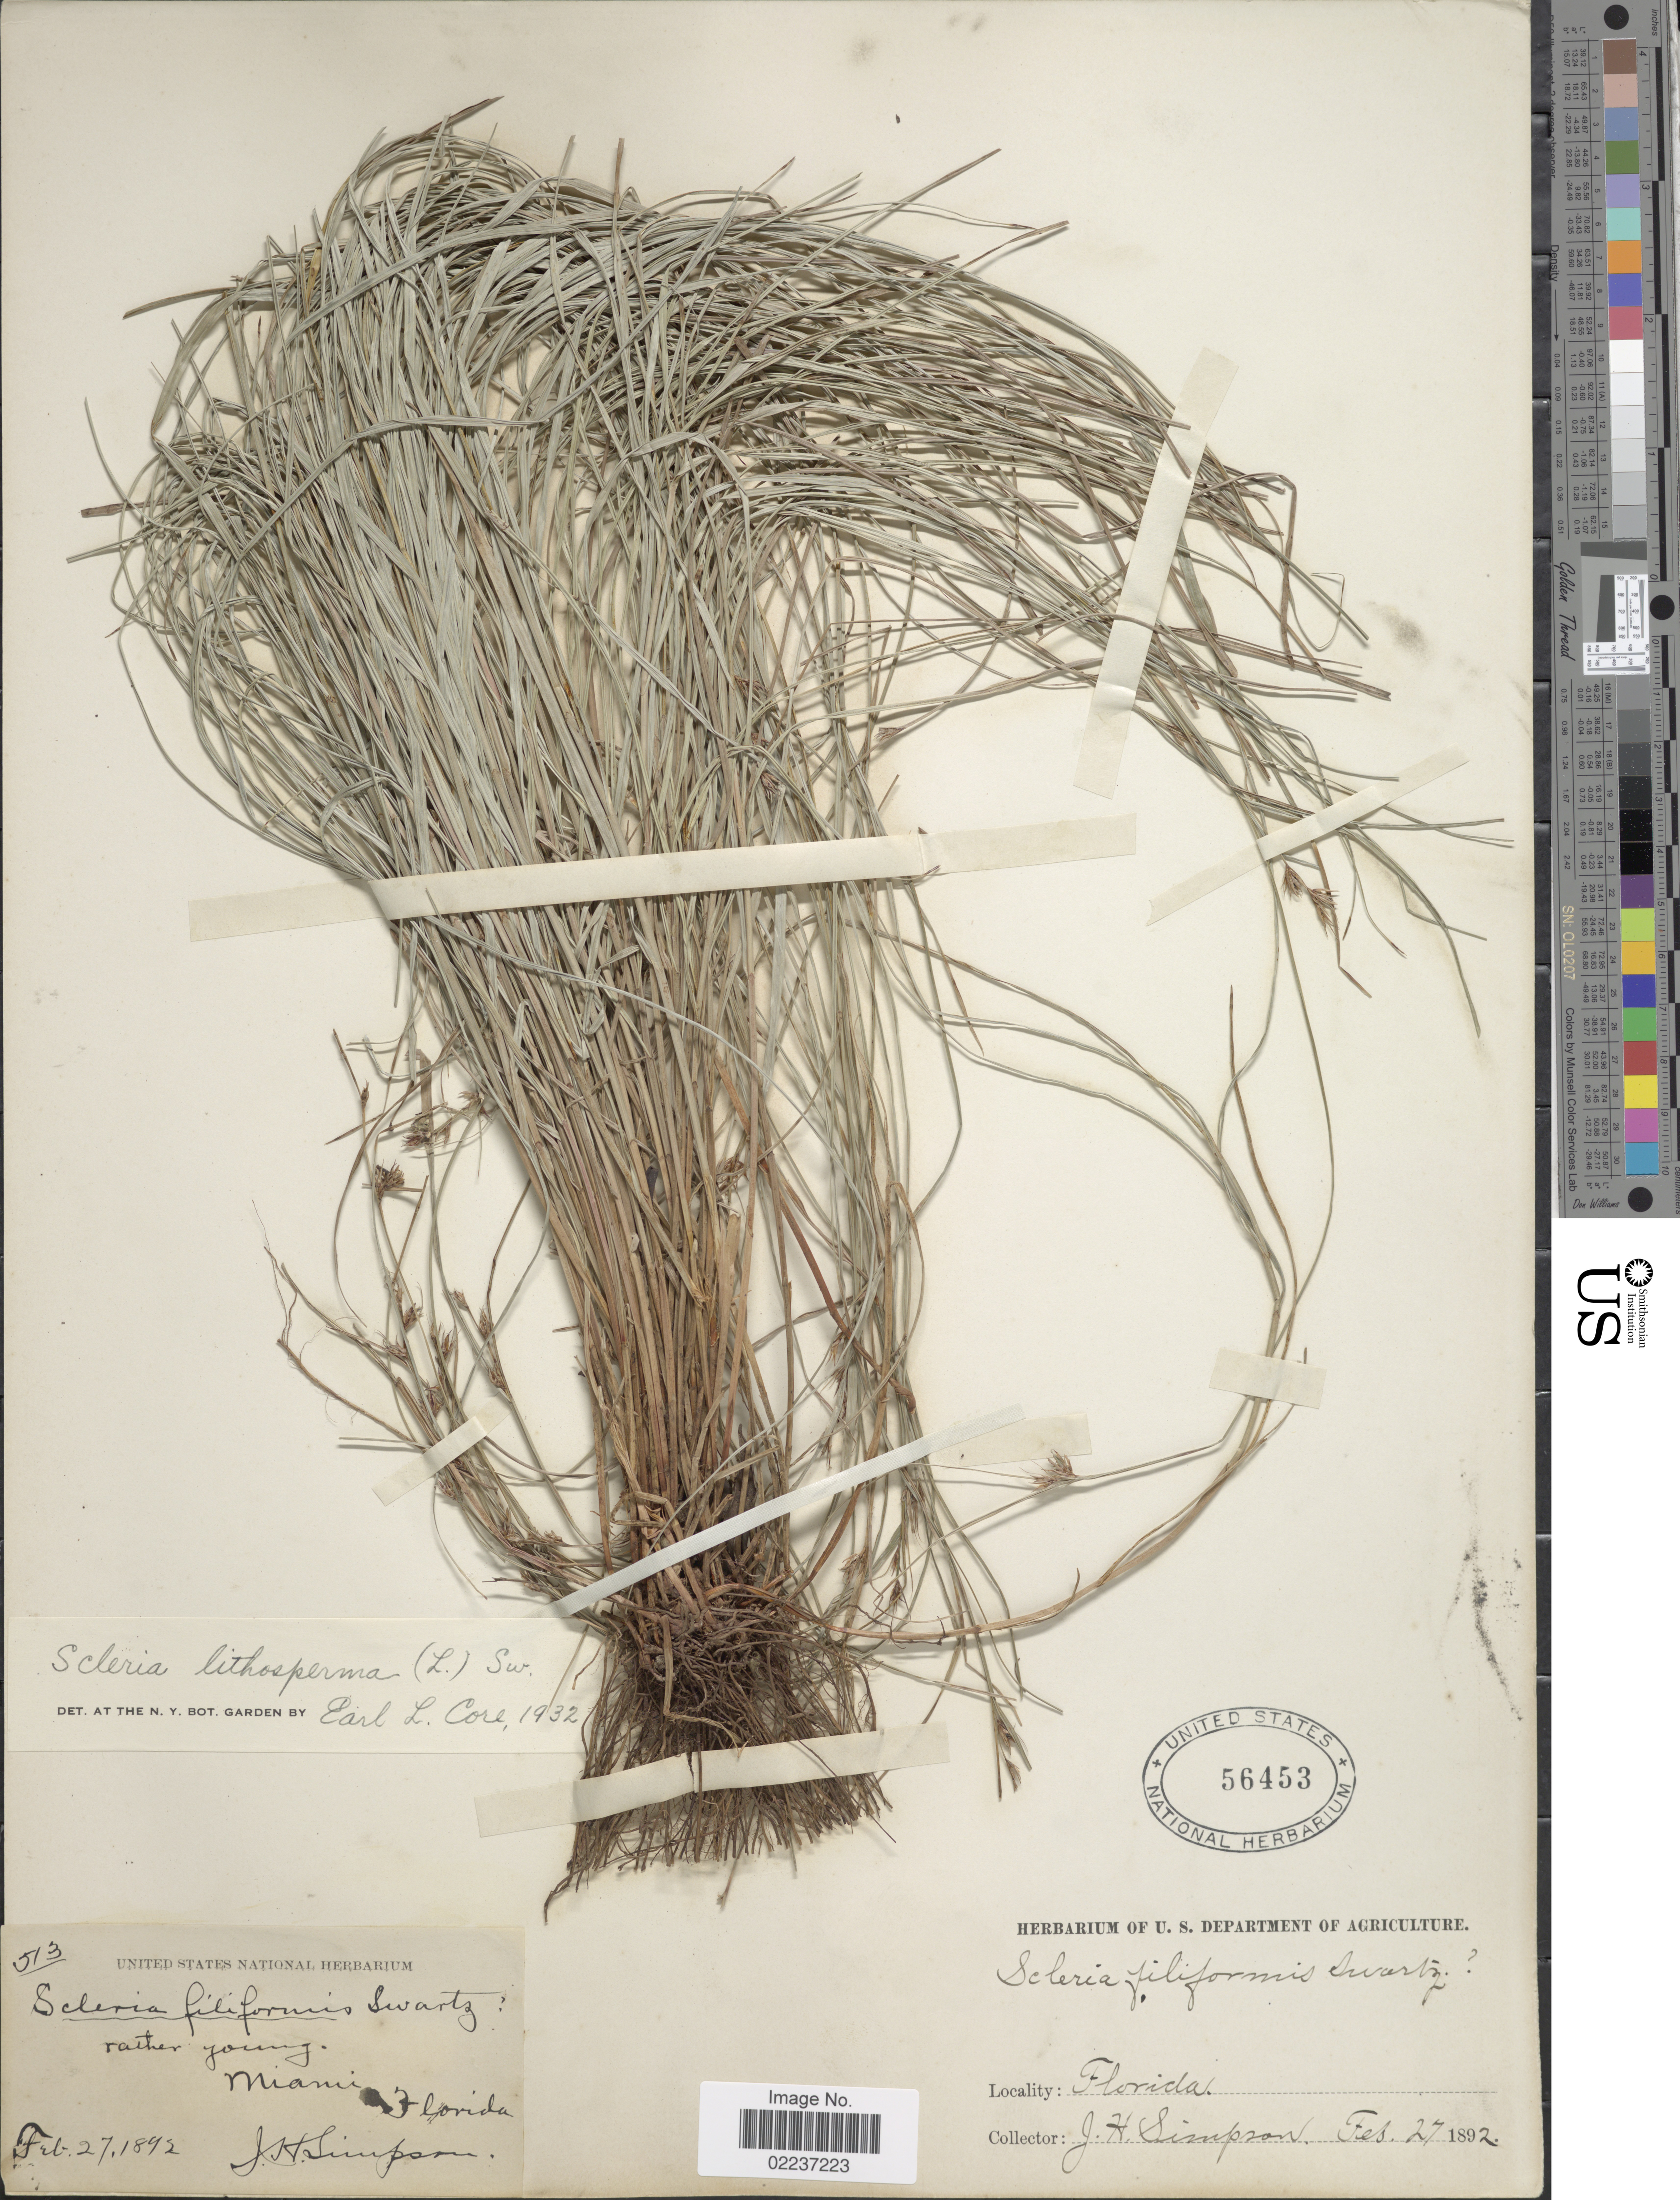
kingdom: Plantae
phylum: Tracheophyta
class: Liliopsida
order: Poales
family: Cyperaceae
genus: Scleria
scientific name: Scleria lithosperma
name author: (L.) Sw.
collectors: J. H. Simpson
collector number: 513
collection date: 1892-02-27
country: United States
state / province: Florida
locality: Miami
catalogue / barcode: US 56453